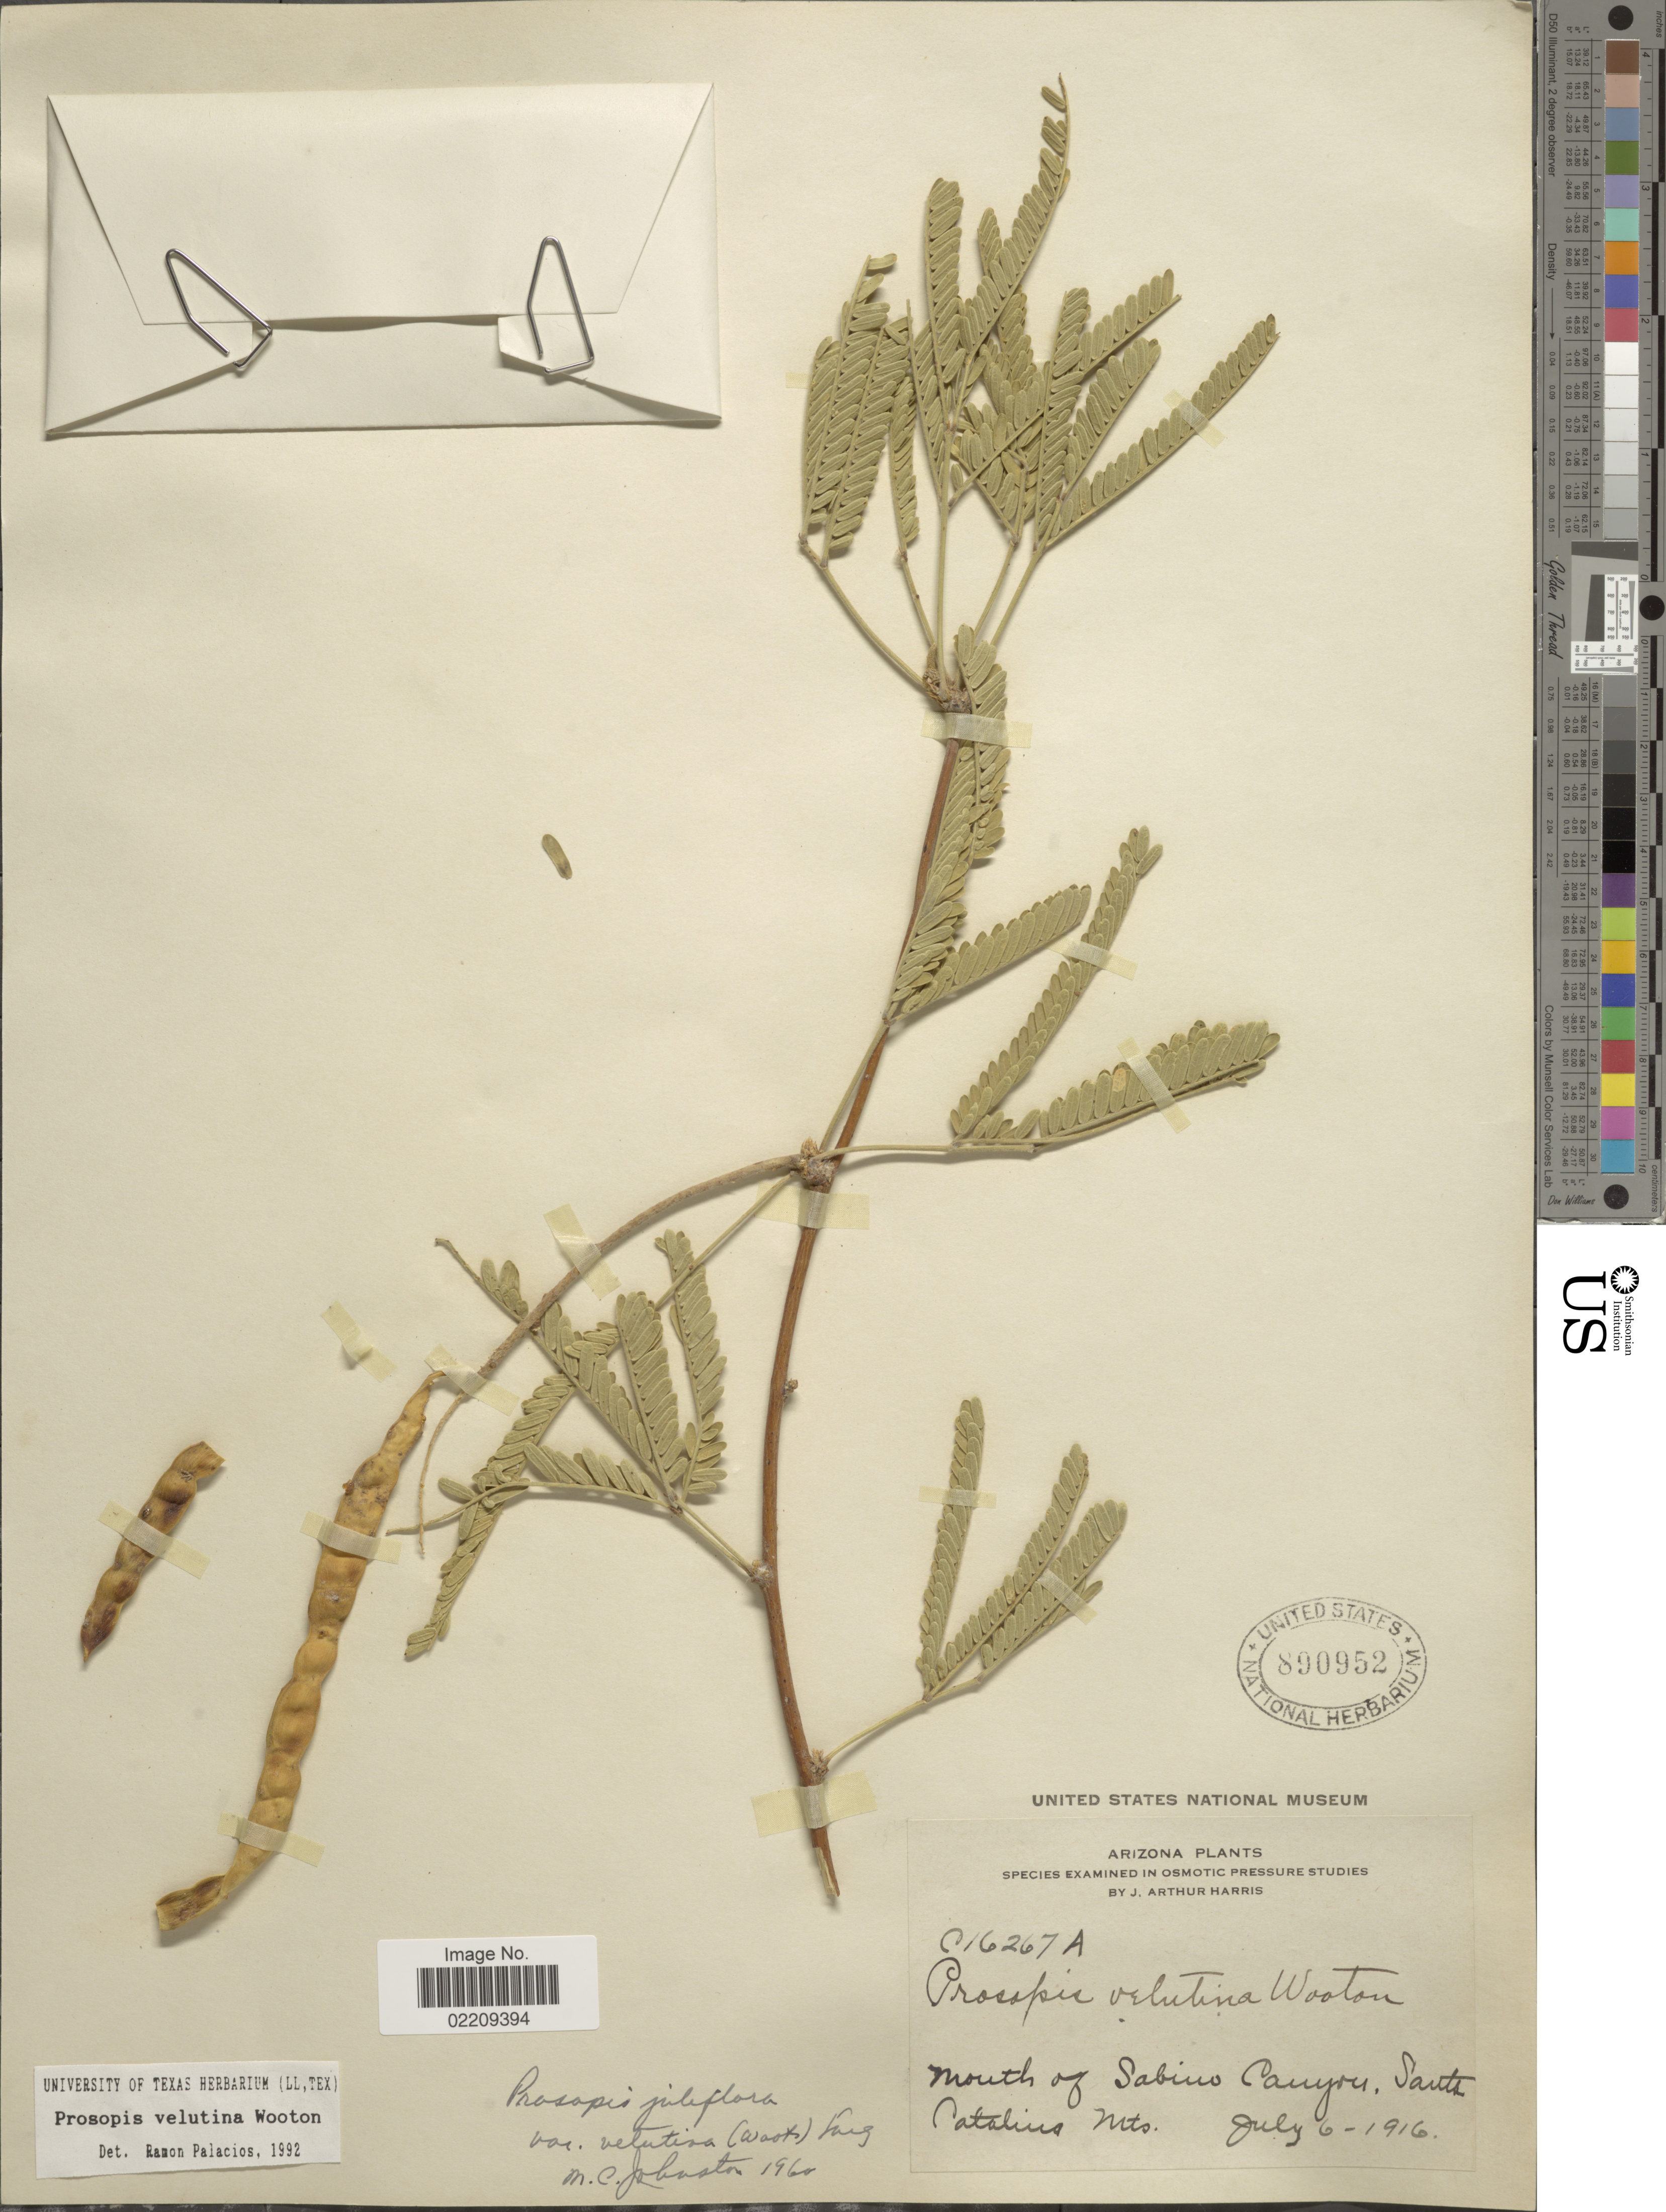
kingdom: Plantae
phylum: Tracheophyta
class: Magnoliopsida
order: Fabales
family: Fabaceae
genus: Neltuma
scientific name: Neltuma velutina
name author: (Wooton) Britton & Rose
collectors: J. A. Harris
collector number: C16267A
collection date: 1916-07-06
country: United States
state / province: Arizona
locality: Mouth of Sabino Canyon, Santa Catalina Mts.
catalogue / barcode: US 890952